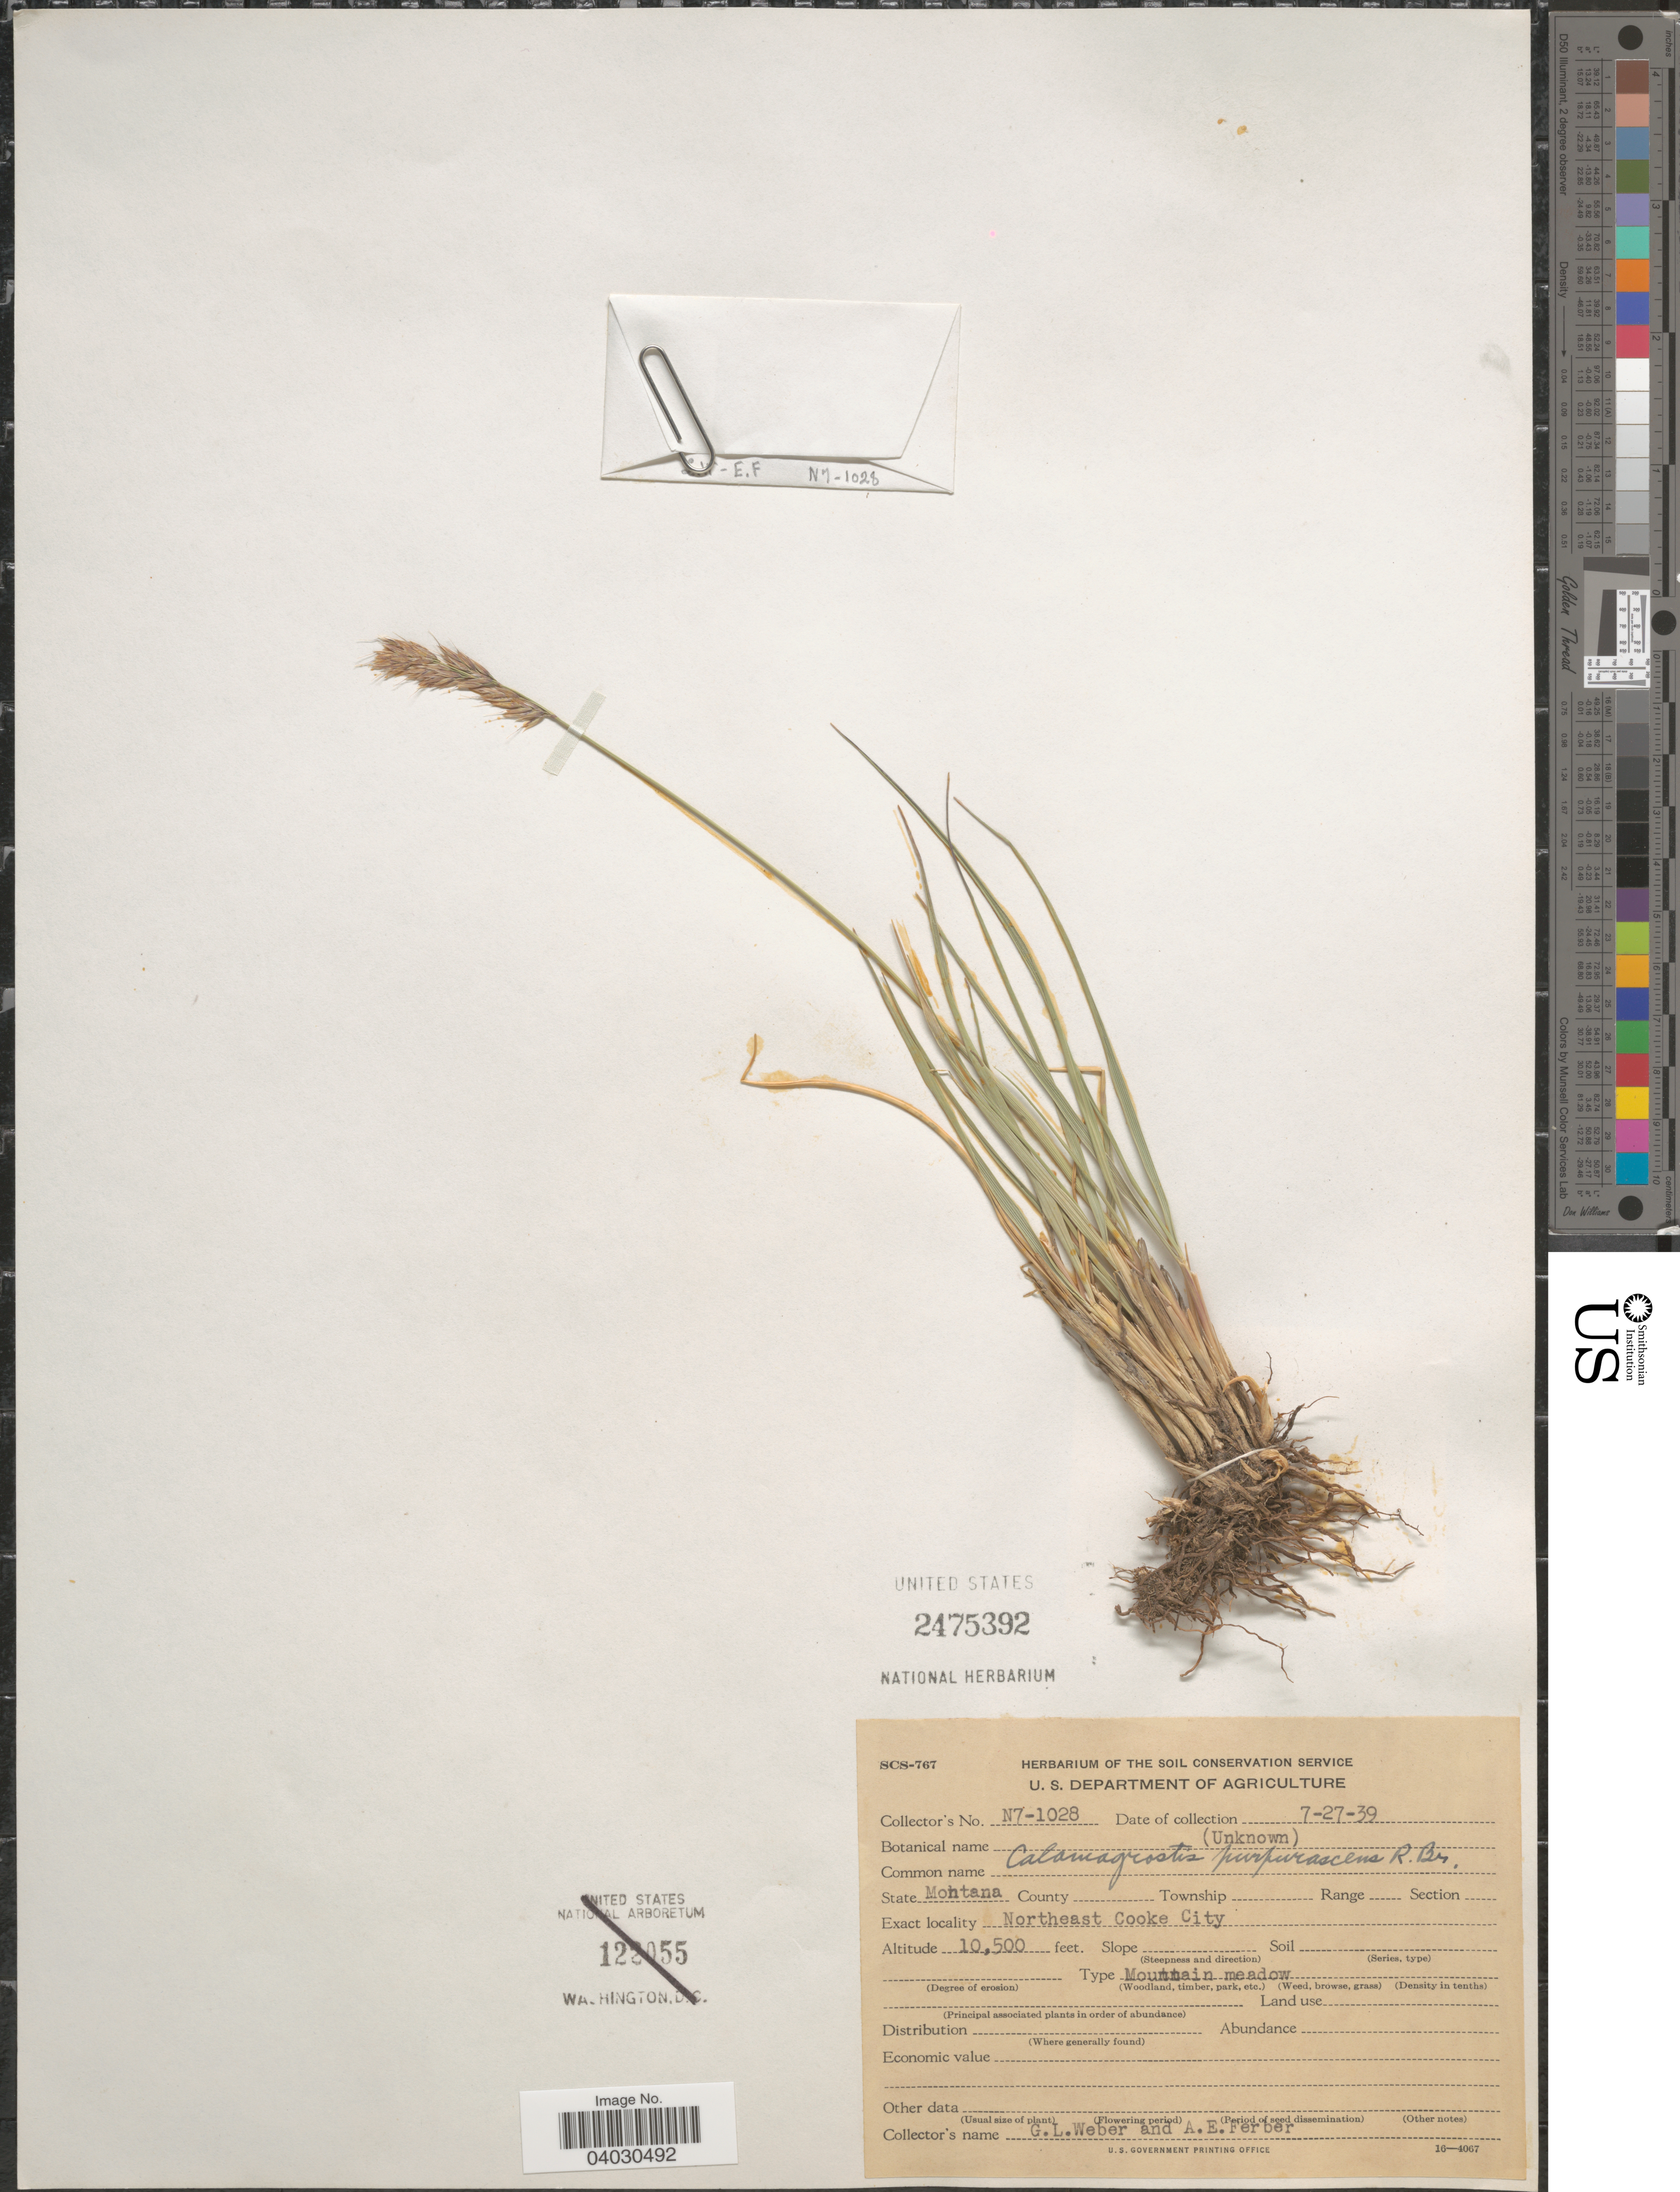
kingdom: Plantae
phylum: Tracheophyta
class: Liliopsida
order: Poales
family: Poaceae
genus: Calamagrostis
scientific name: Calamagrostis purpurascens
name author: R. Br.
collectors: G. Weber & A. Ferber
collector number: N7-1028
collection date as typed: Transcribed d/m/y: 27/7/39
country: United States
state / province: Montana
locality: Northeast Cooke City.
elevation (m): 3200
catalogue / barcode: US 2475392